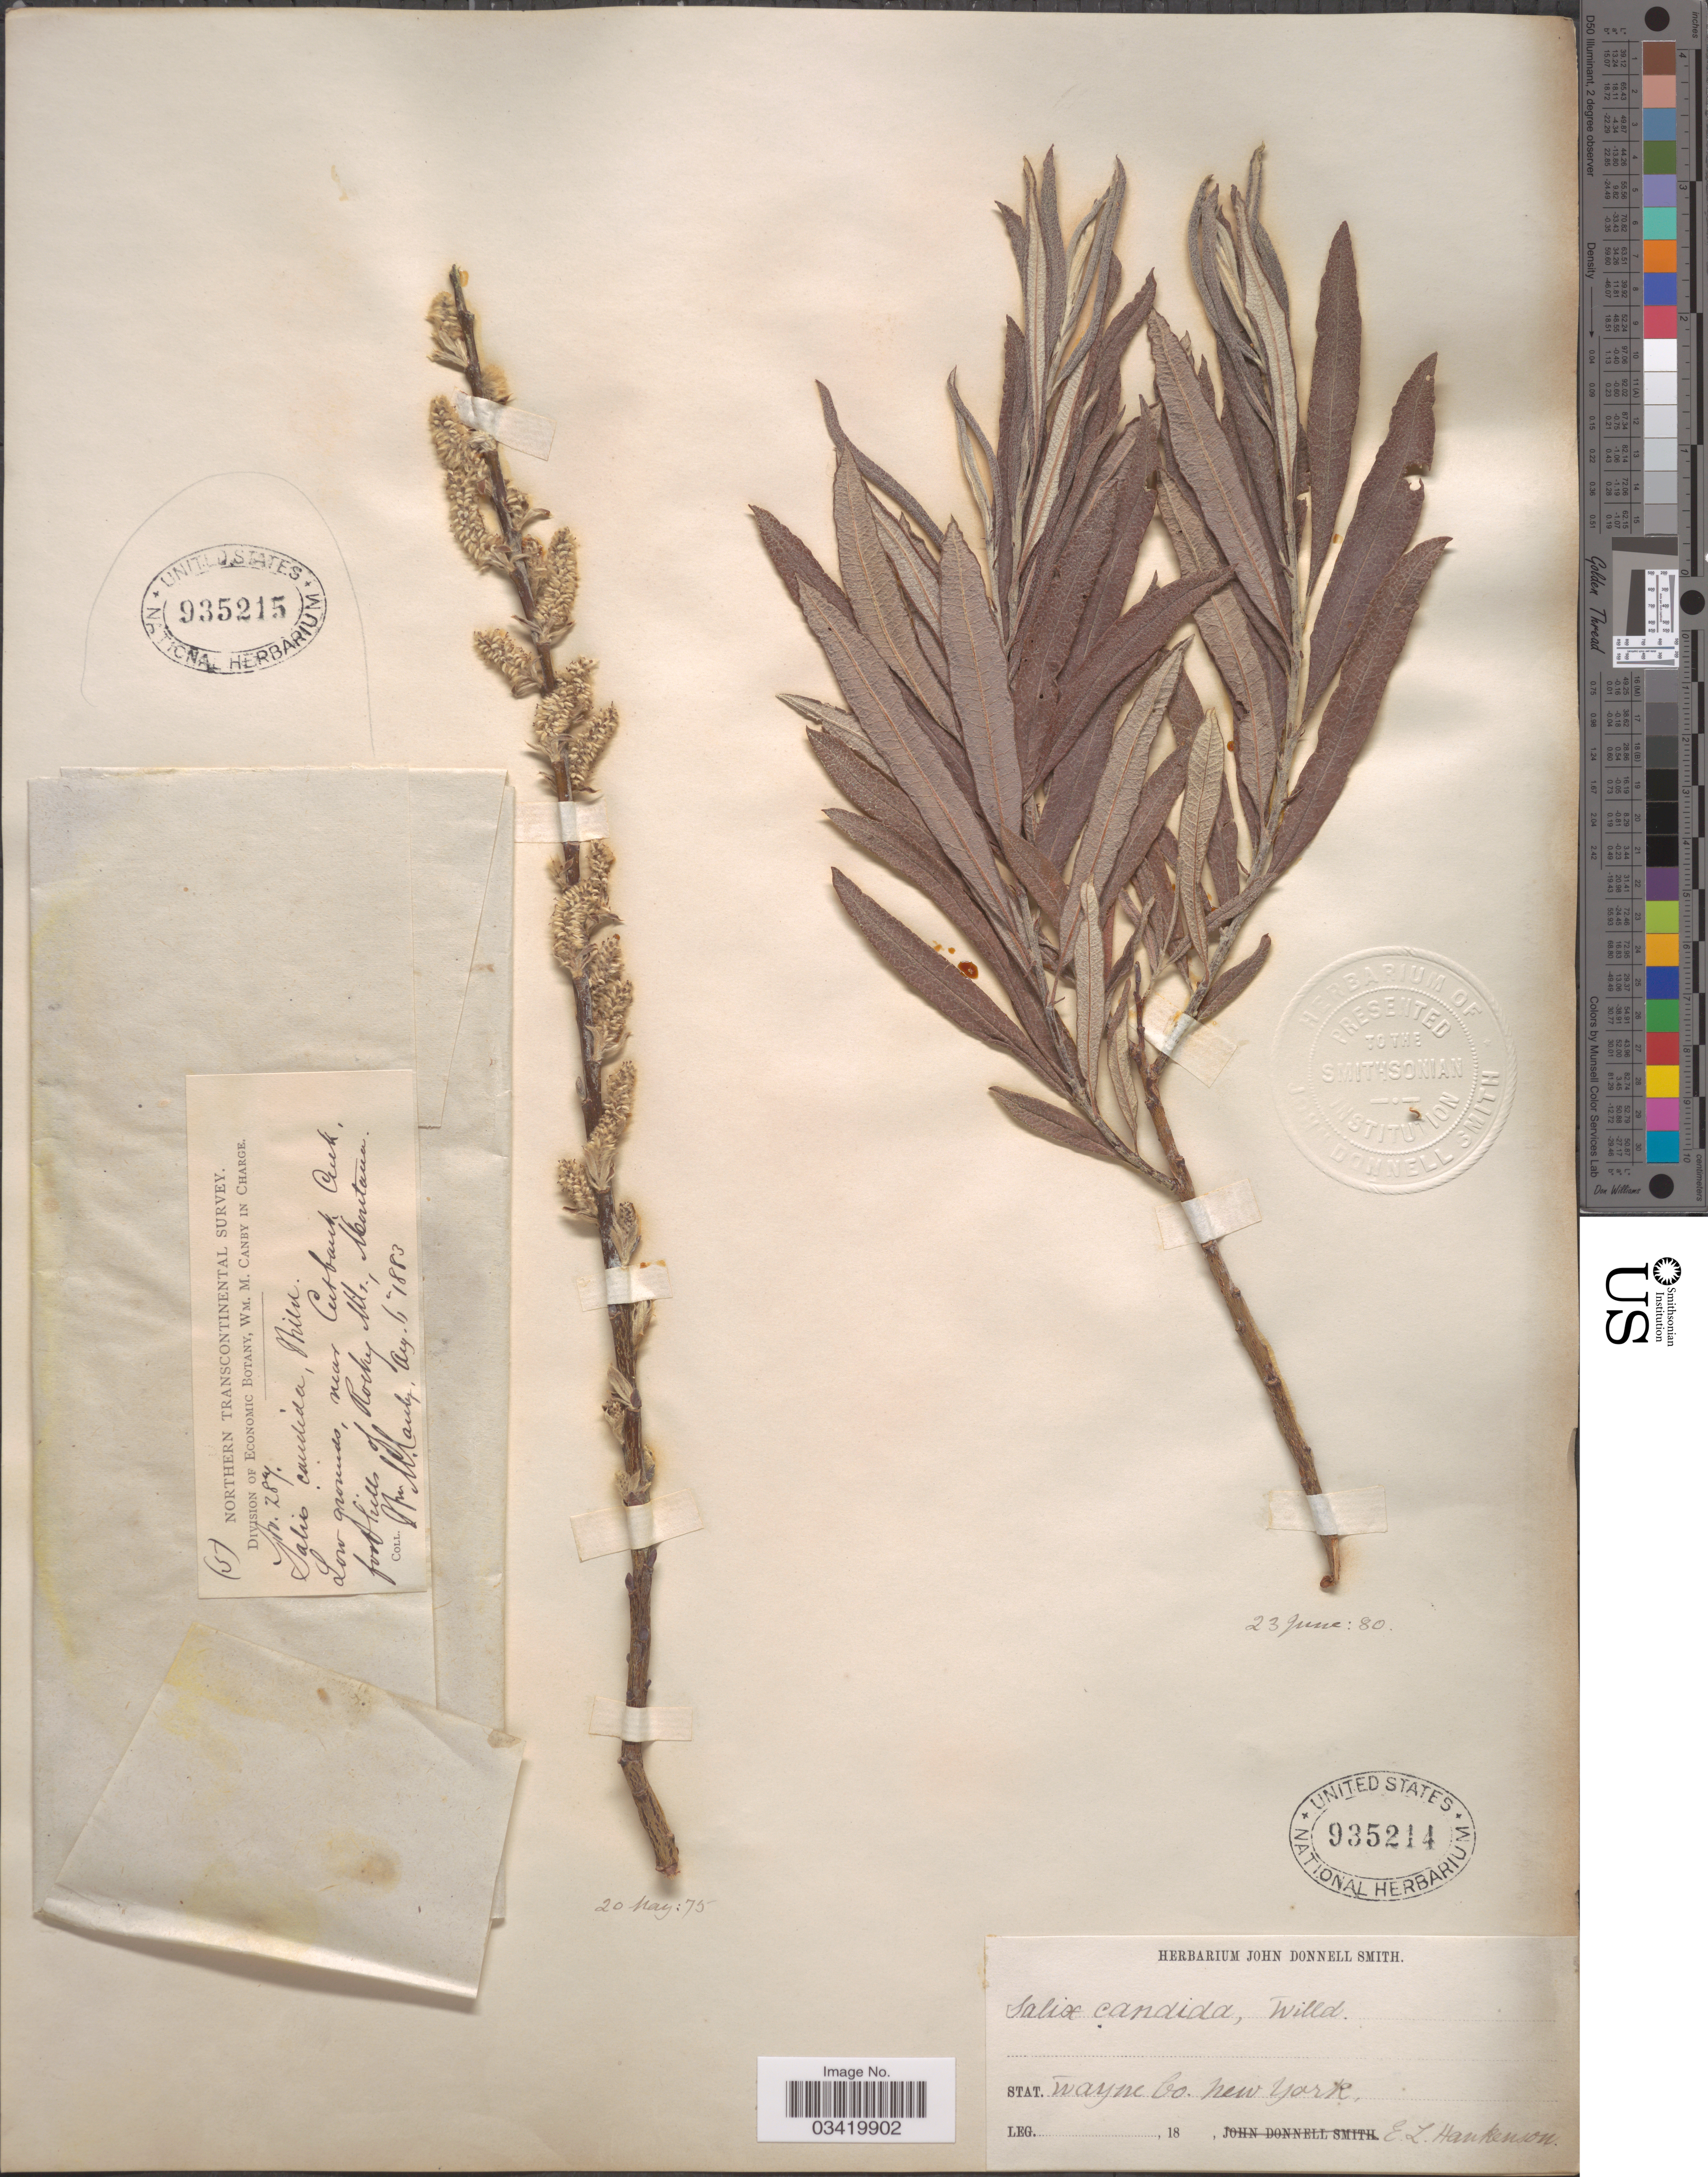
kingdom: Plantae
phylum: Tracheophyta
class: Magnoliopsida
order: Malpighiales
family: Salicaceae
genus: Salix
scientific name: Salix candida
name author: Flüggé ex Willd.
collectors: E. Hankenson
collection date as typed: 18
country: United States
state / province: New York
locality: Stat. Wayne Co.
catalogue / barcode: US 935214-2